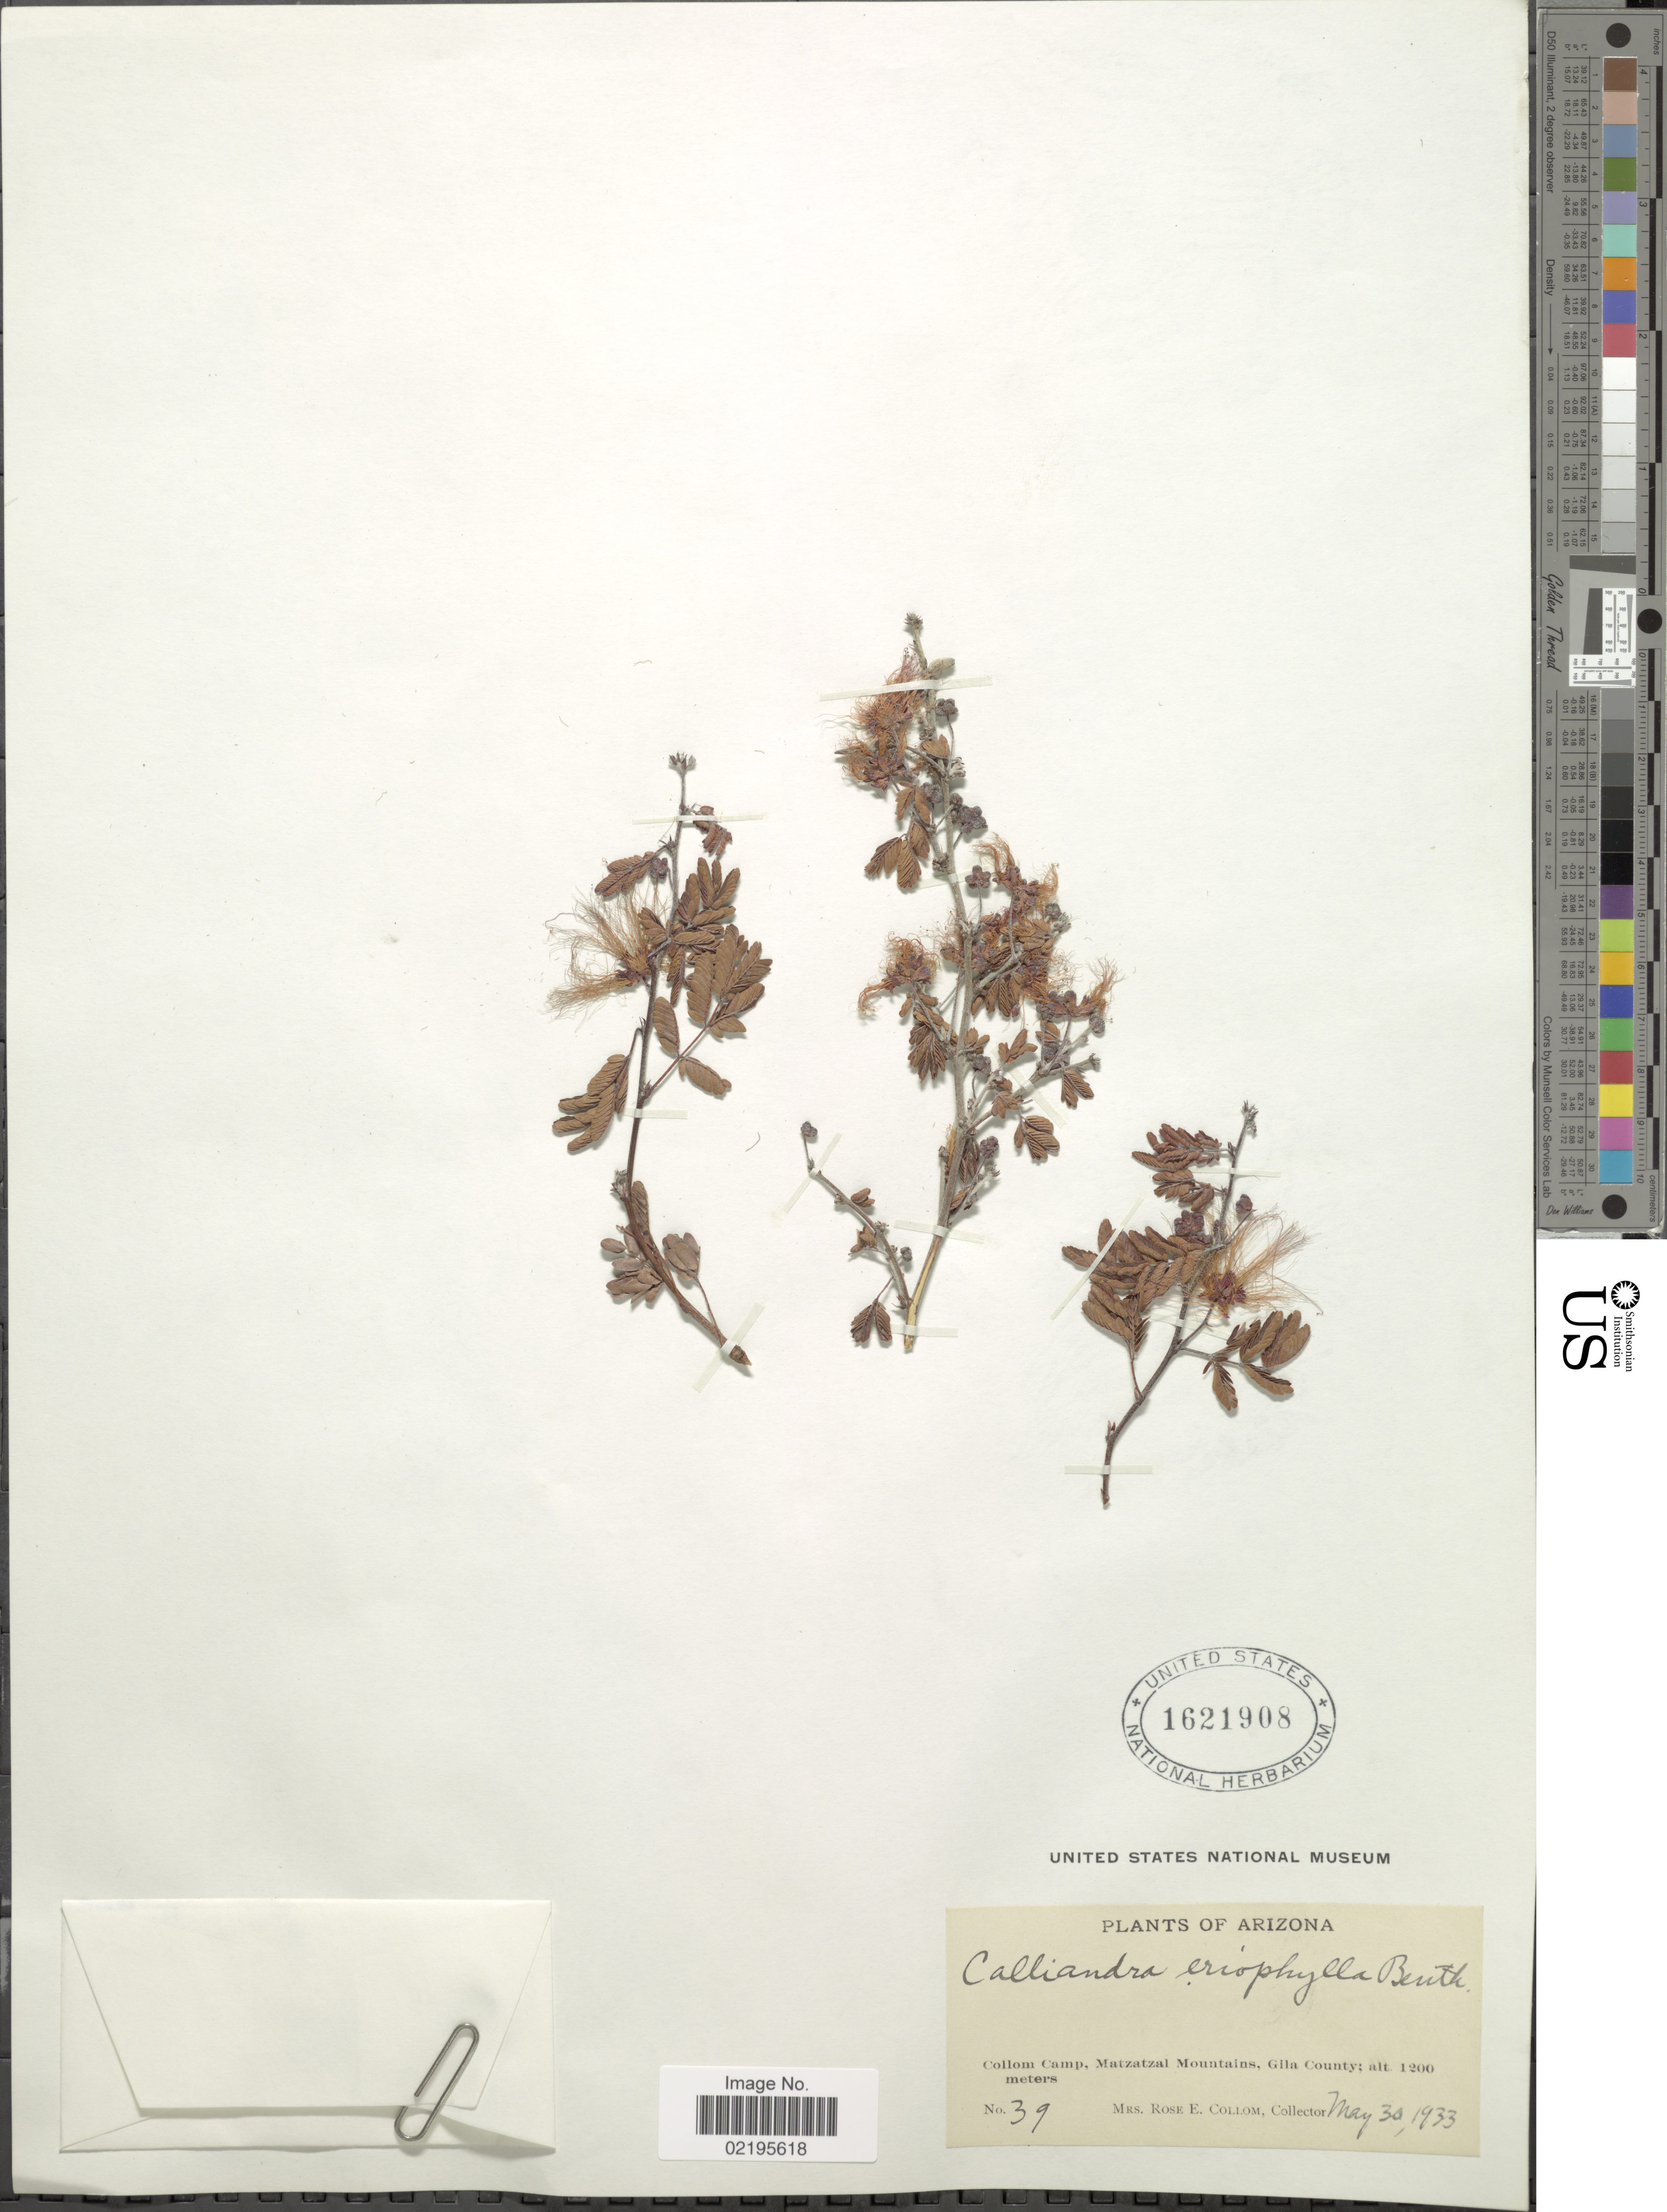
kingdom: Plantae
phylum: Tracheophyta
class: Magnoliopsida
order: Fabales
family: Fabaceae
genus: Calliandra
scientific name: Calliandra eriophylla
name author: Benth.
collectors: R. E. Collom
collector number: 39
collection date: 1933-05-30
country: United States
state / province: Arizona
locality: Collom Camp, Marzarzal Mountains, Gila County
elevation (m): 1200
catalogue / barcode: US 1621908